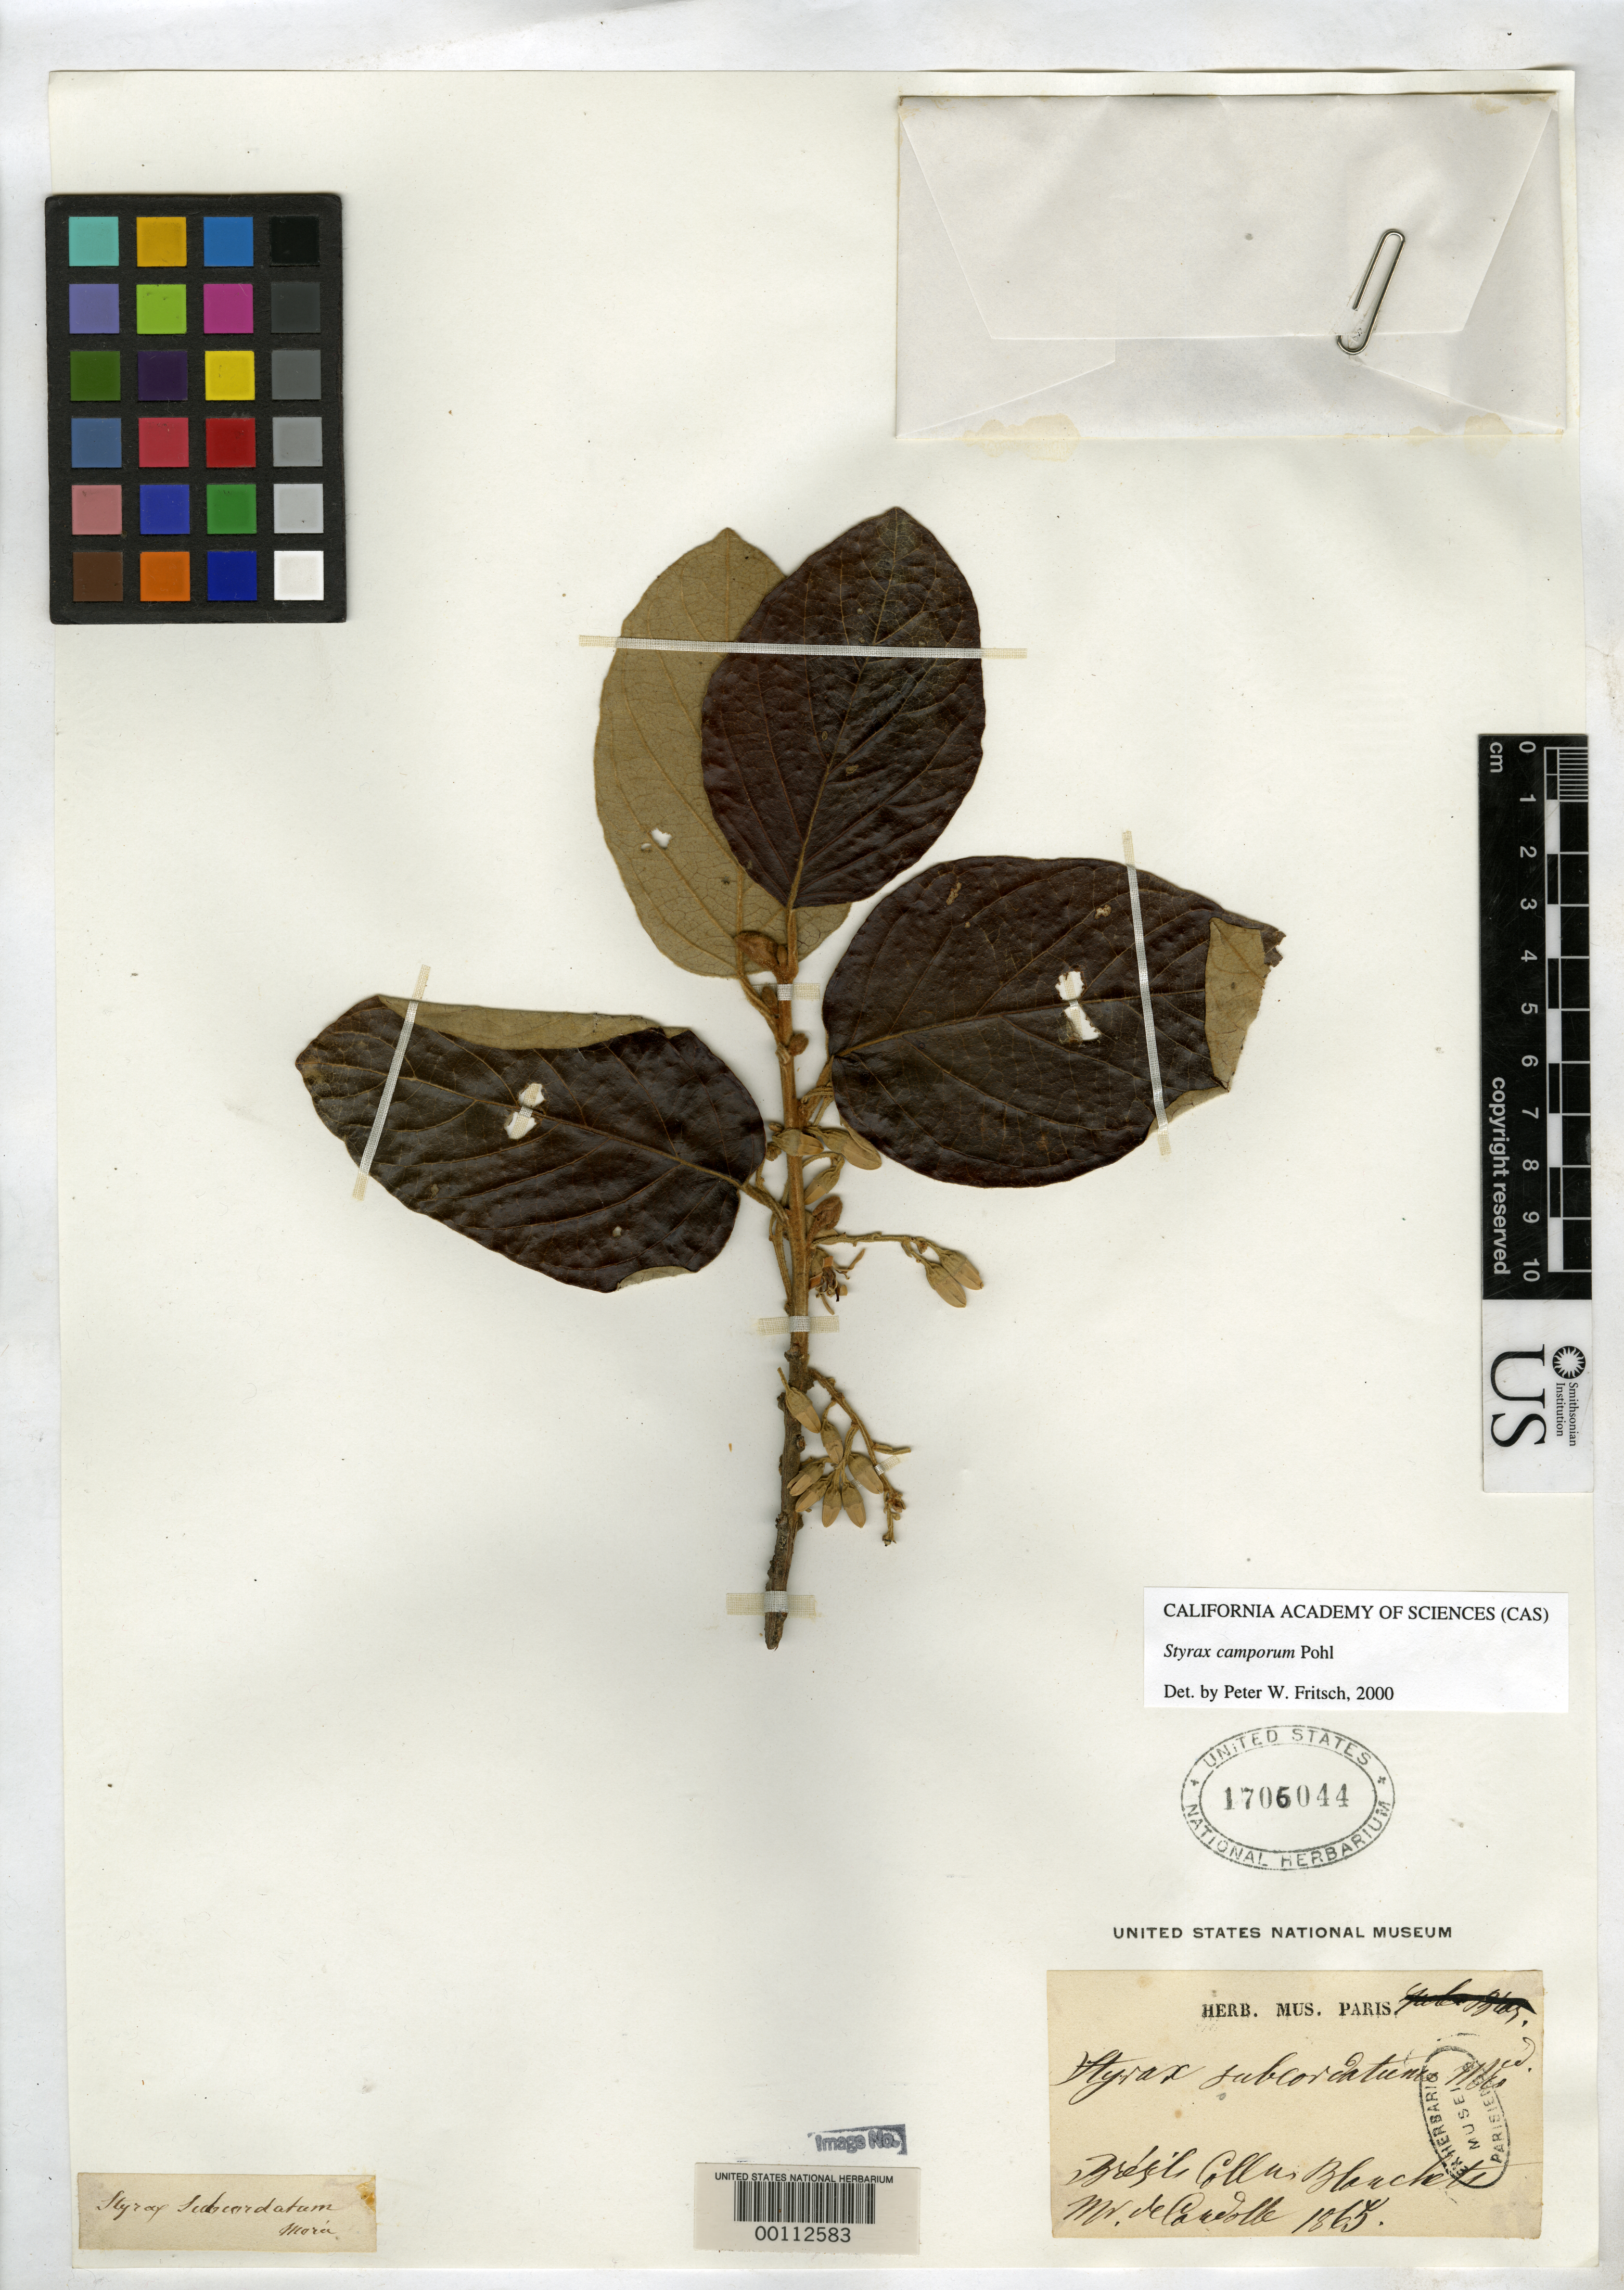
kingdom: Plantae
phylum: Tracheophyta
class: Magnoliopsida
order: Ericales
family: Styracaceae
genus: Styrax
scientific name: Styrax subcordatus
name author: Moric. ex A. DC. in DC.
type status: Isotype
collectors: J. Blanchet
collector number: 3248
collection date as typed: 1865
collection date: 1865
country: Brazil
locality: Egreja Velha.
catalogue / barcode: US 1706044